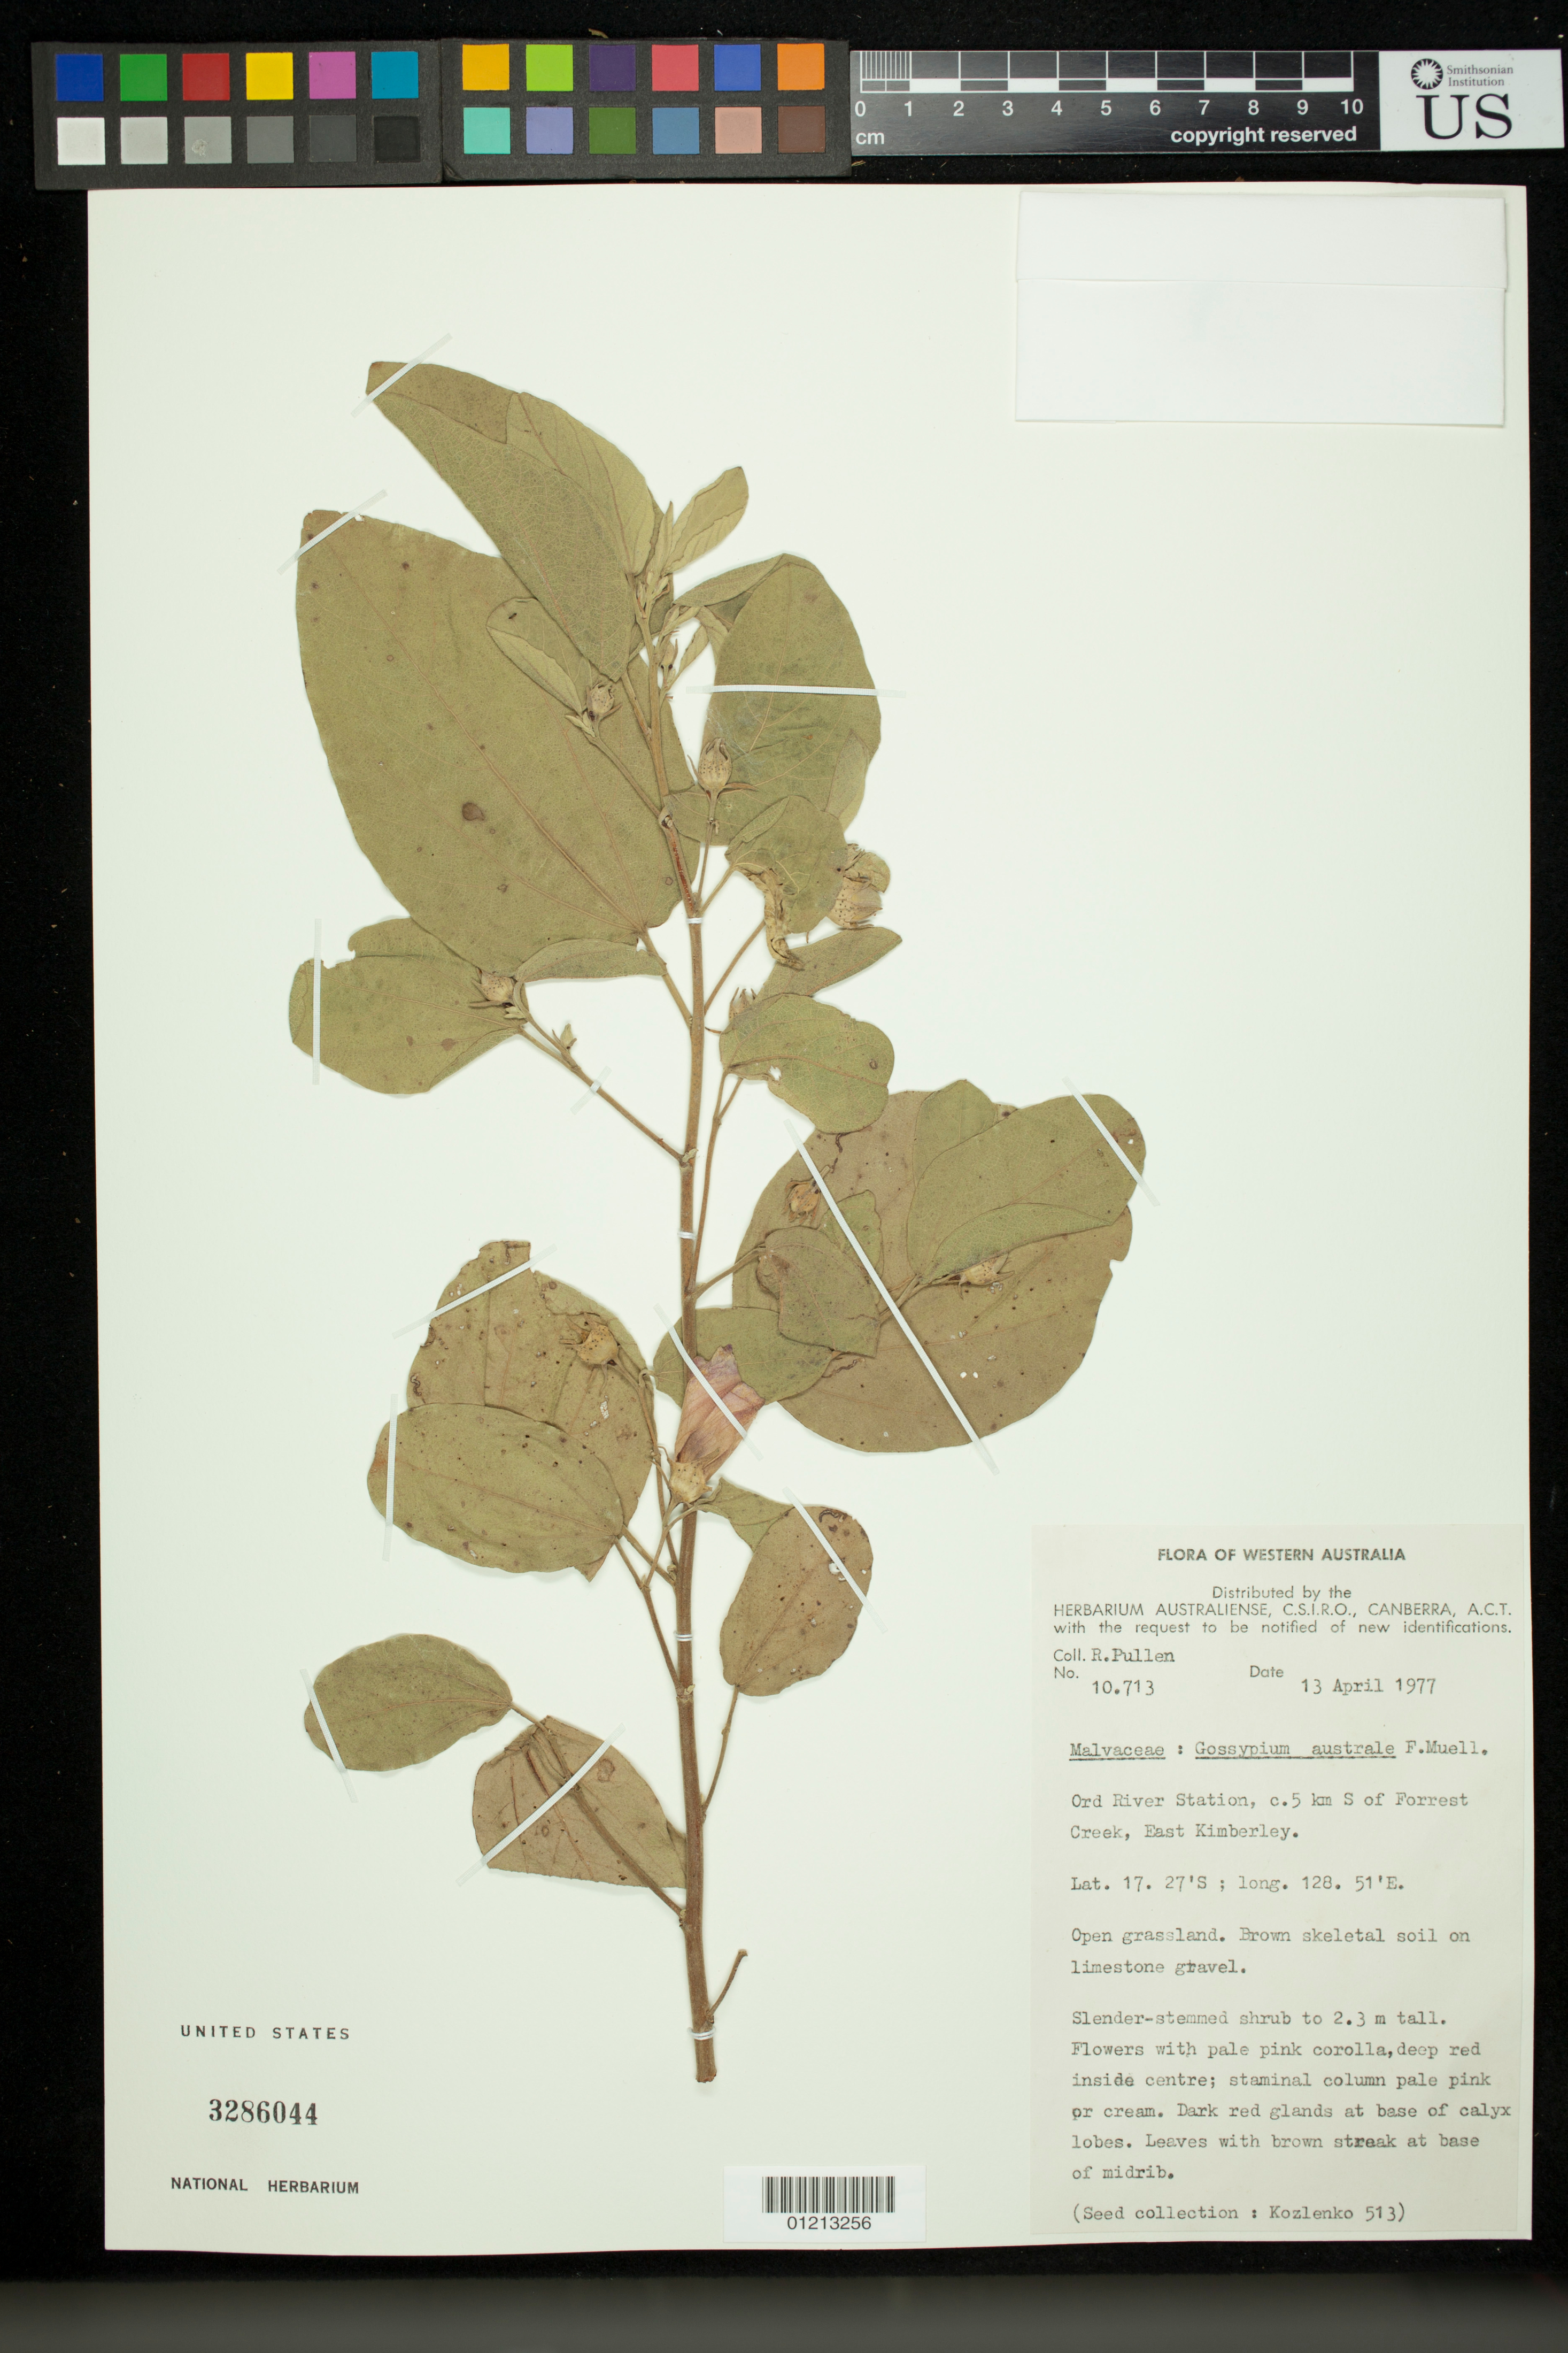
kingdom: Plantae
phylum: Tracheophyta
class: Magnoliopsida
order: Malvales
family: Malvaceae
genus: Gossypium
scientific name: Gossypium australe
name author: F. Muell.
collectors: R. Pullen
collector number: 10713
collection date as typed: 13 Apr 1977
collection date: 1977-04-13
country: Australia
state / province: Western Australia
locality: Western Australia: Ord River Station, c. 5 km S of Forrest Creek, East Kimberley. Open grassland. Brown skeletal soil on limestone gravel.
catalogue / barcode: US 3286044